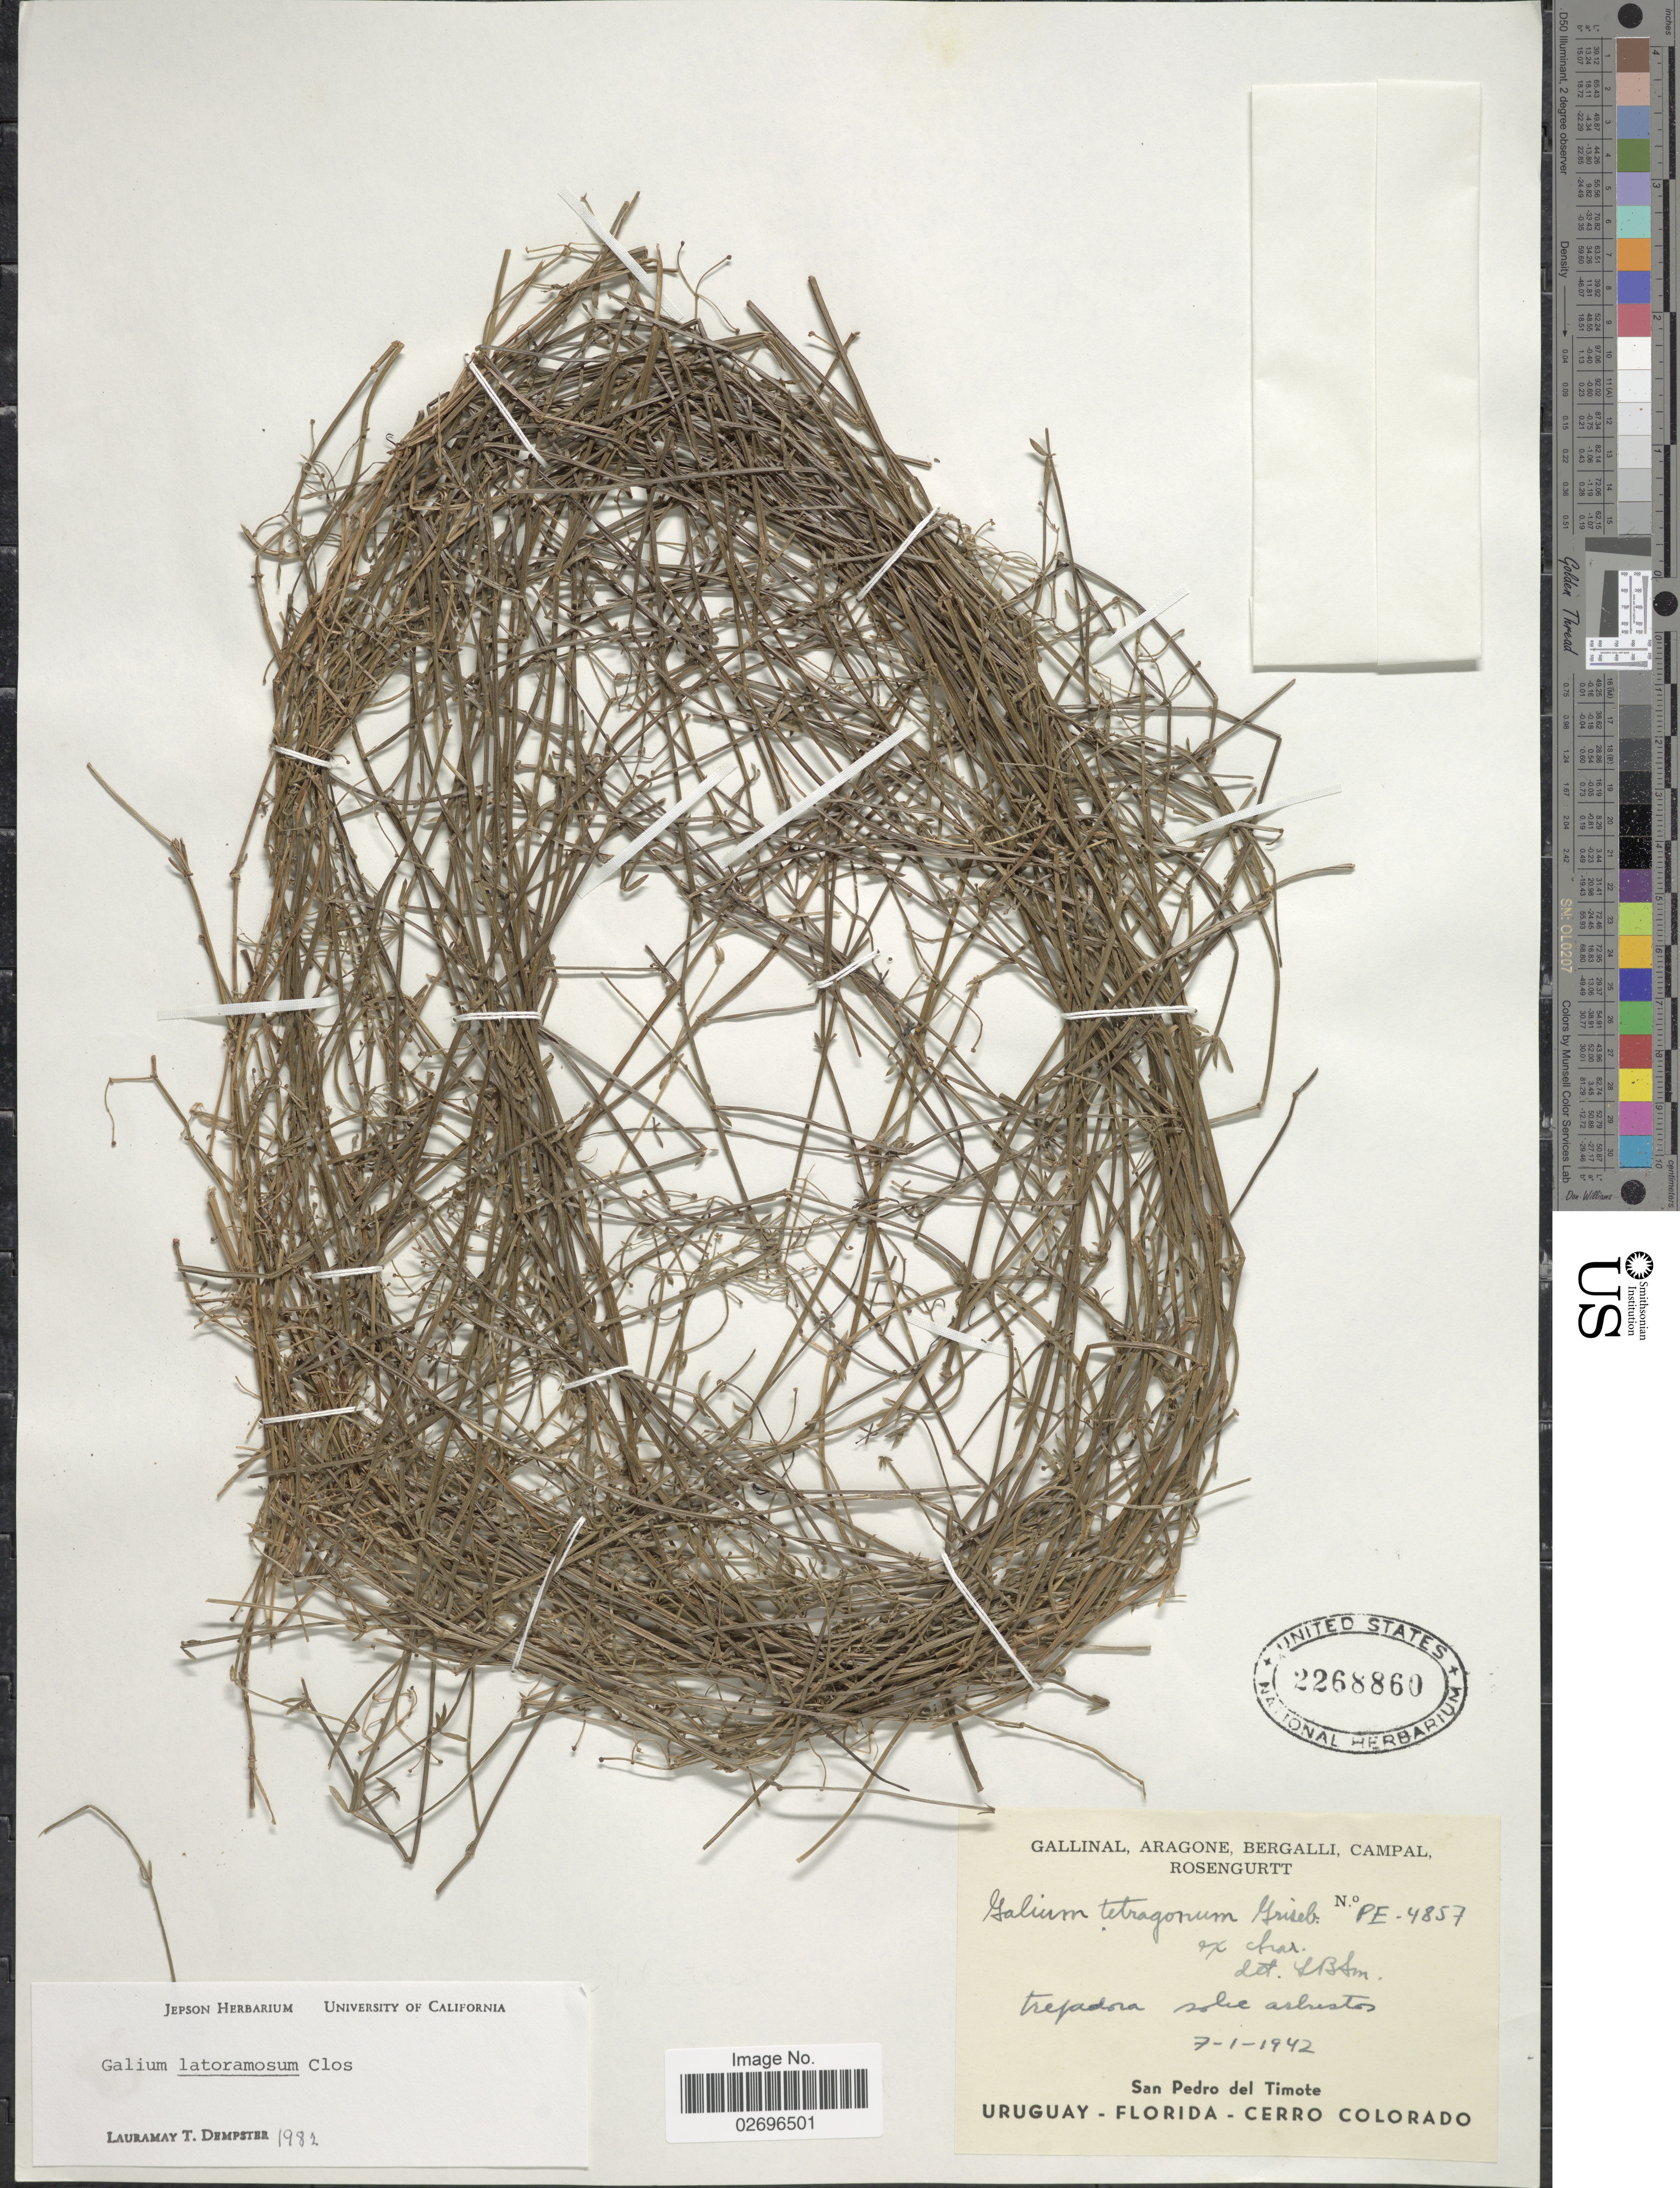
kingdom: Plantae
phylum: Tracheophyta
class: Magnoliopsida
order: Gentianales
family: Rubiaceae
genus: Galium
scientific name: Galium latoramosum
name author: Clos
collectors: -. Gallinal, -- Aragone, -- Bergalli, -- Campal & Rosengurtt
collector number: PE-4857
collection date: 1942-01-07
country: Uruguay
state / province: Florida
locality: San Pedro del Timote, Cerro Colorado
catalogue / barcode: US 2268860